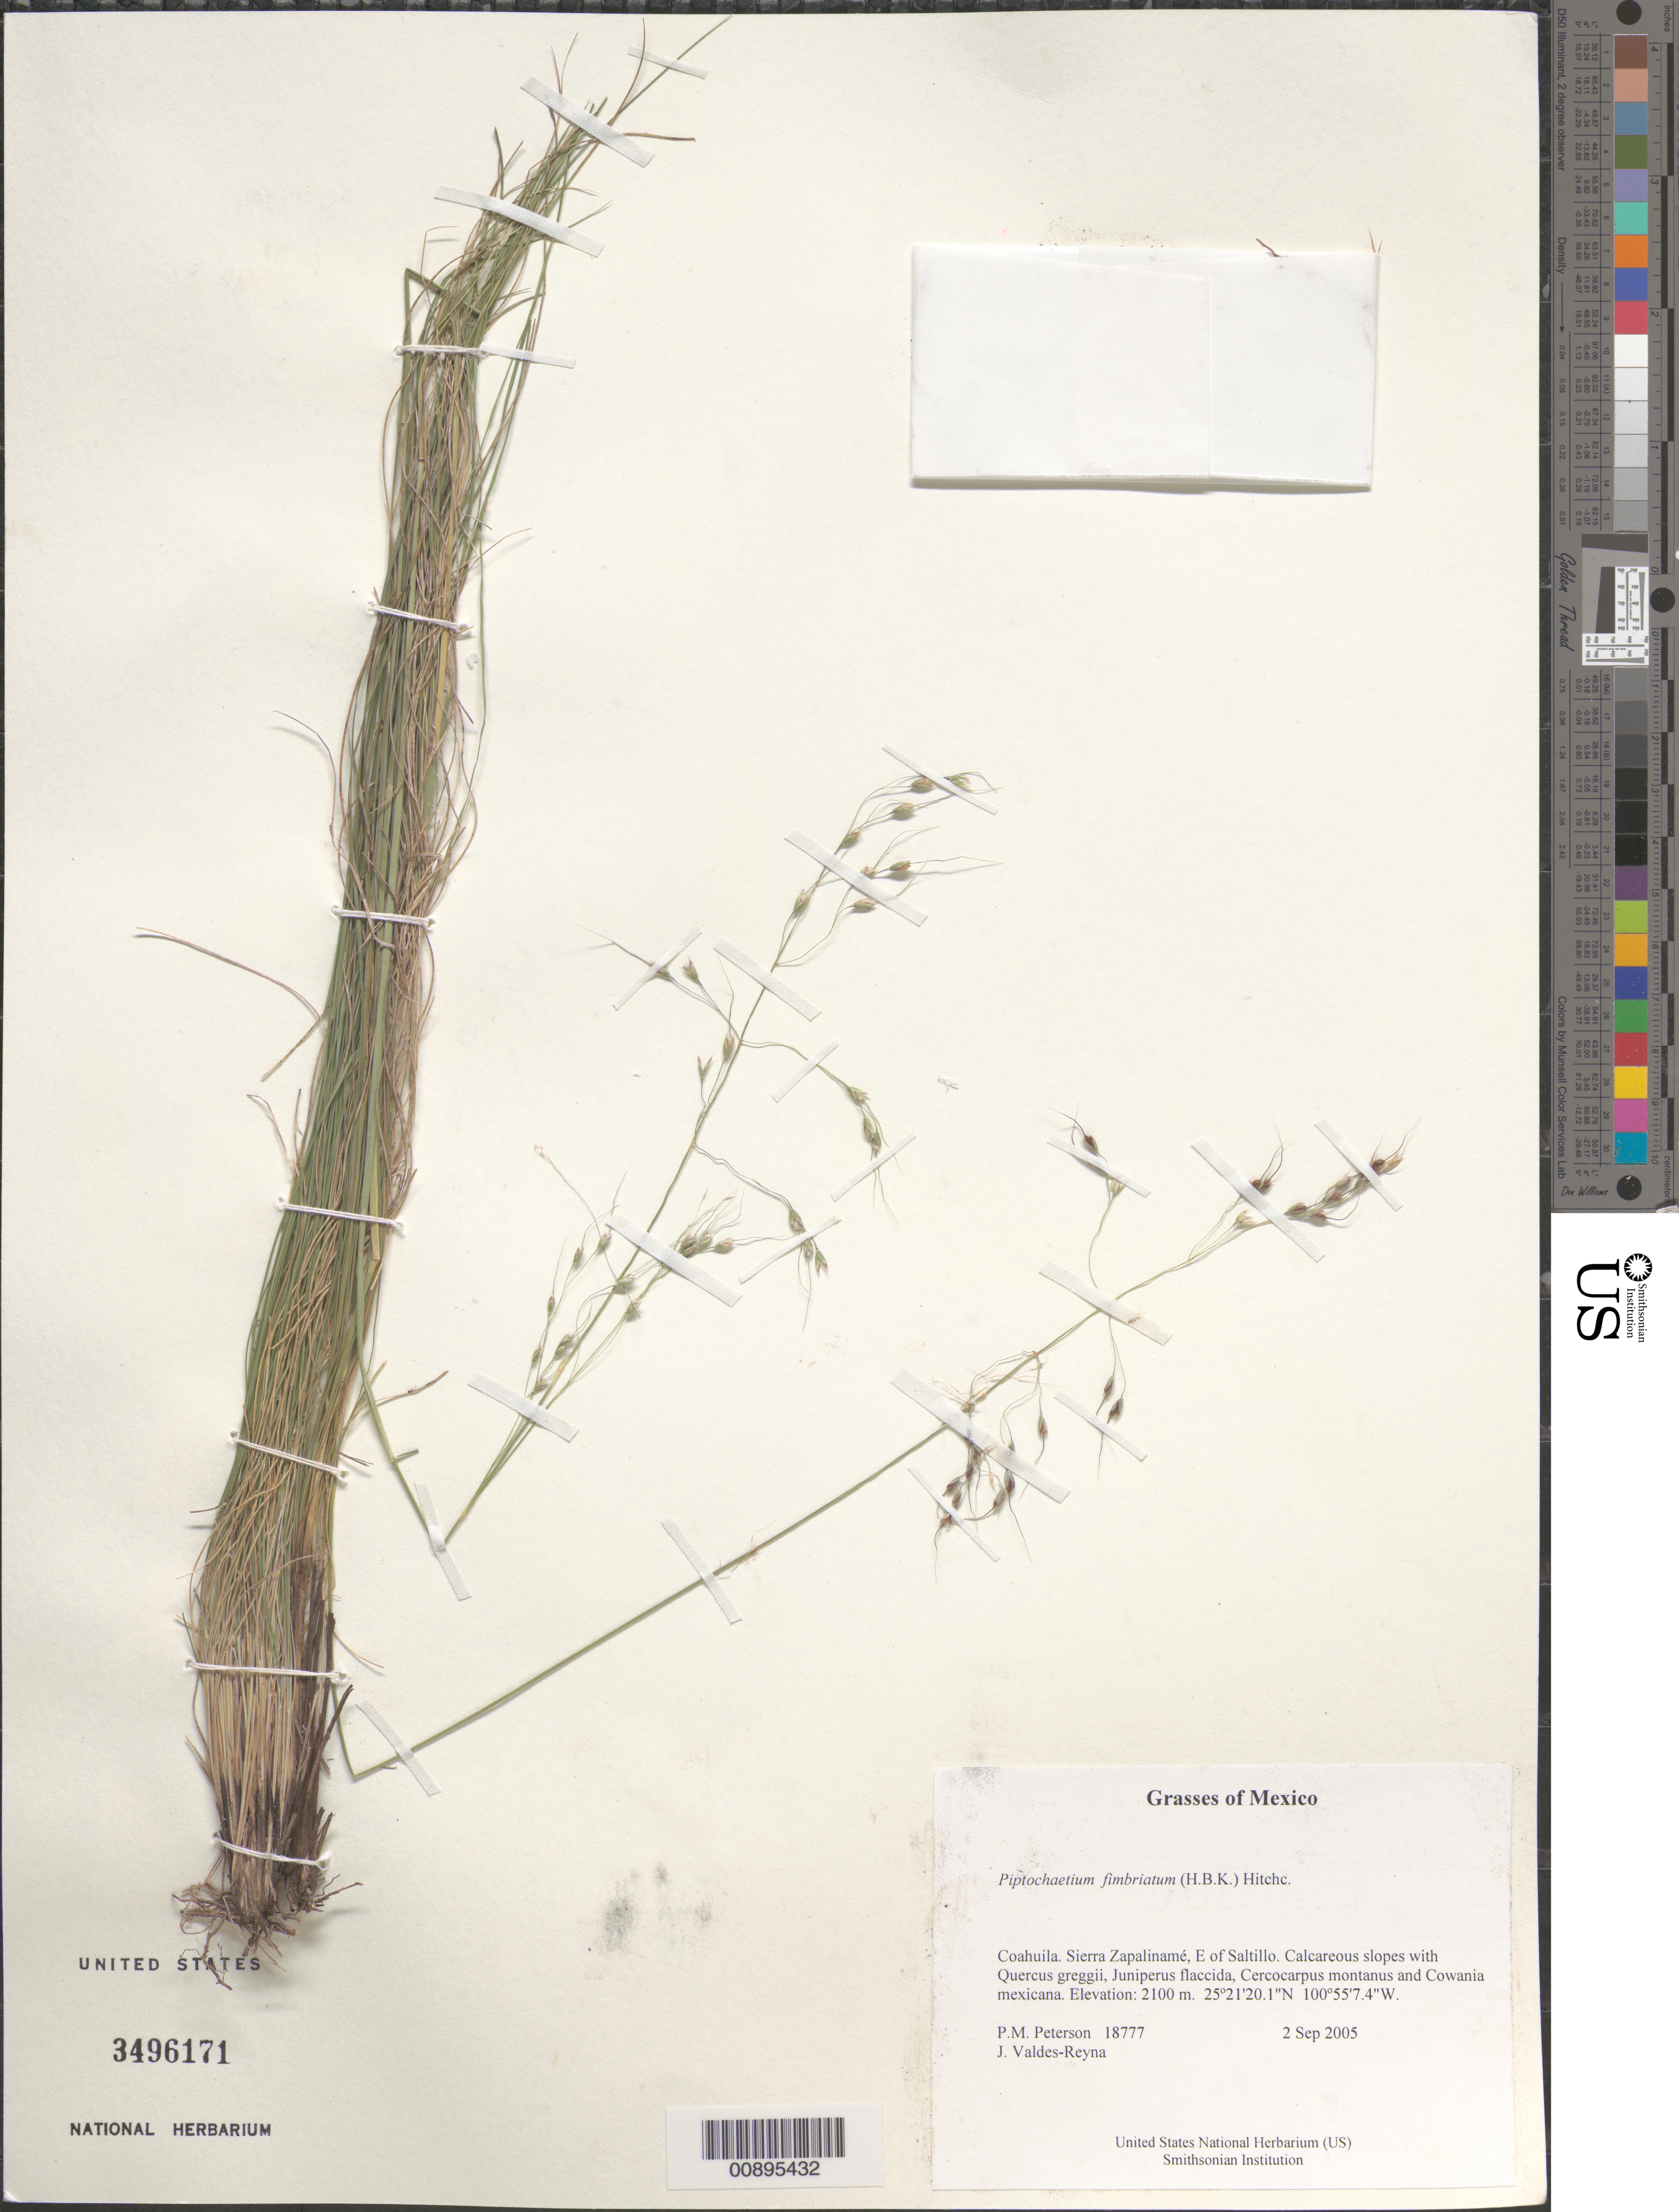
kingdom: Plantae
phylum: Tracheophyta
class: Liliopsida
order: Poales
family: Poaceae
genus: Piptochaetium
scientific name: Piptochaetium fimbriatum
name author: (Kunth) Hitchc.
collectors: P. M. Peterson & J. Valdés-Reyna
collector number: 18777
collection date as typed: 02 Sep 2005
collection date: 2005-09-02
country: Mexico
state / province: Coahuila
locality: Sierra Zapalinamé, E of Saltillo. Calcareous slopes with Quercus greggii, Juniperus flaccida, Cercocarpus montanus and Cowania mexicana.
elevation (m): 2100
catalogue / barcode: US 3496171